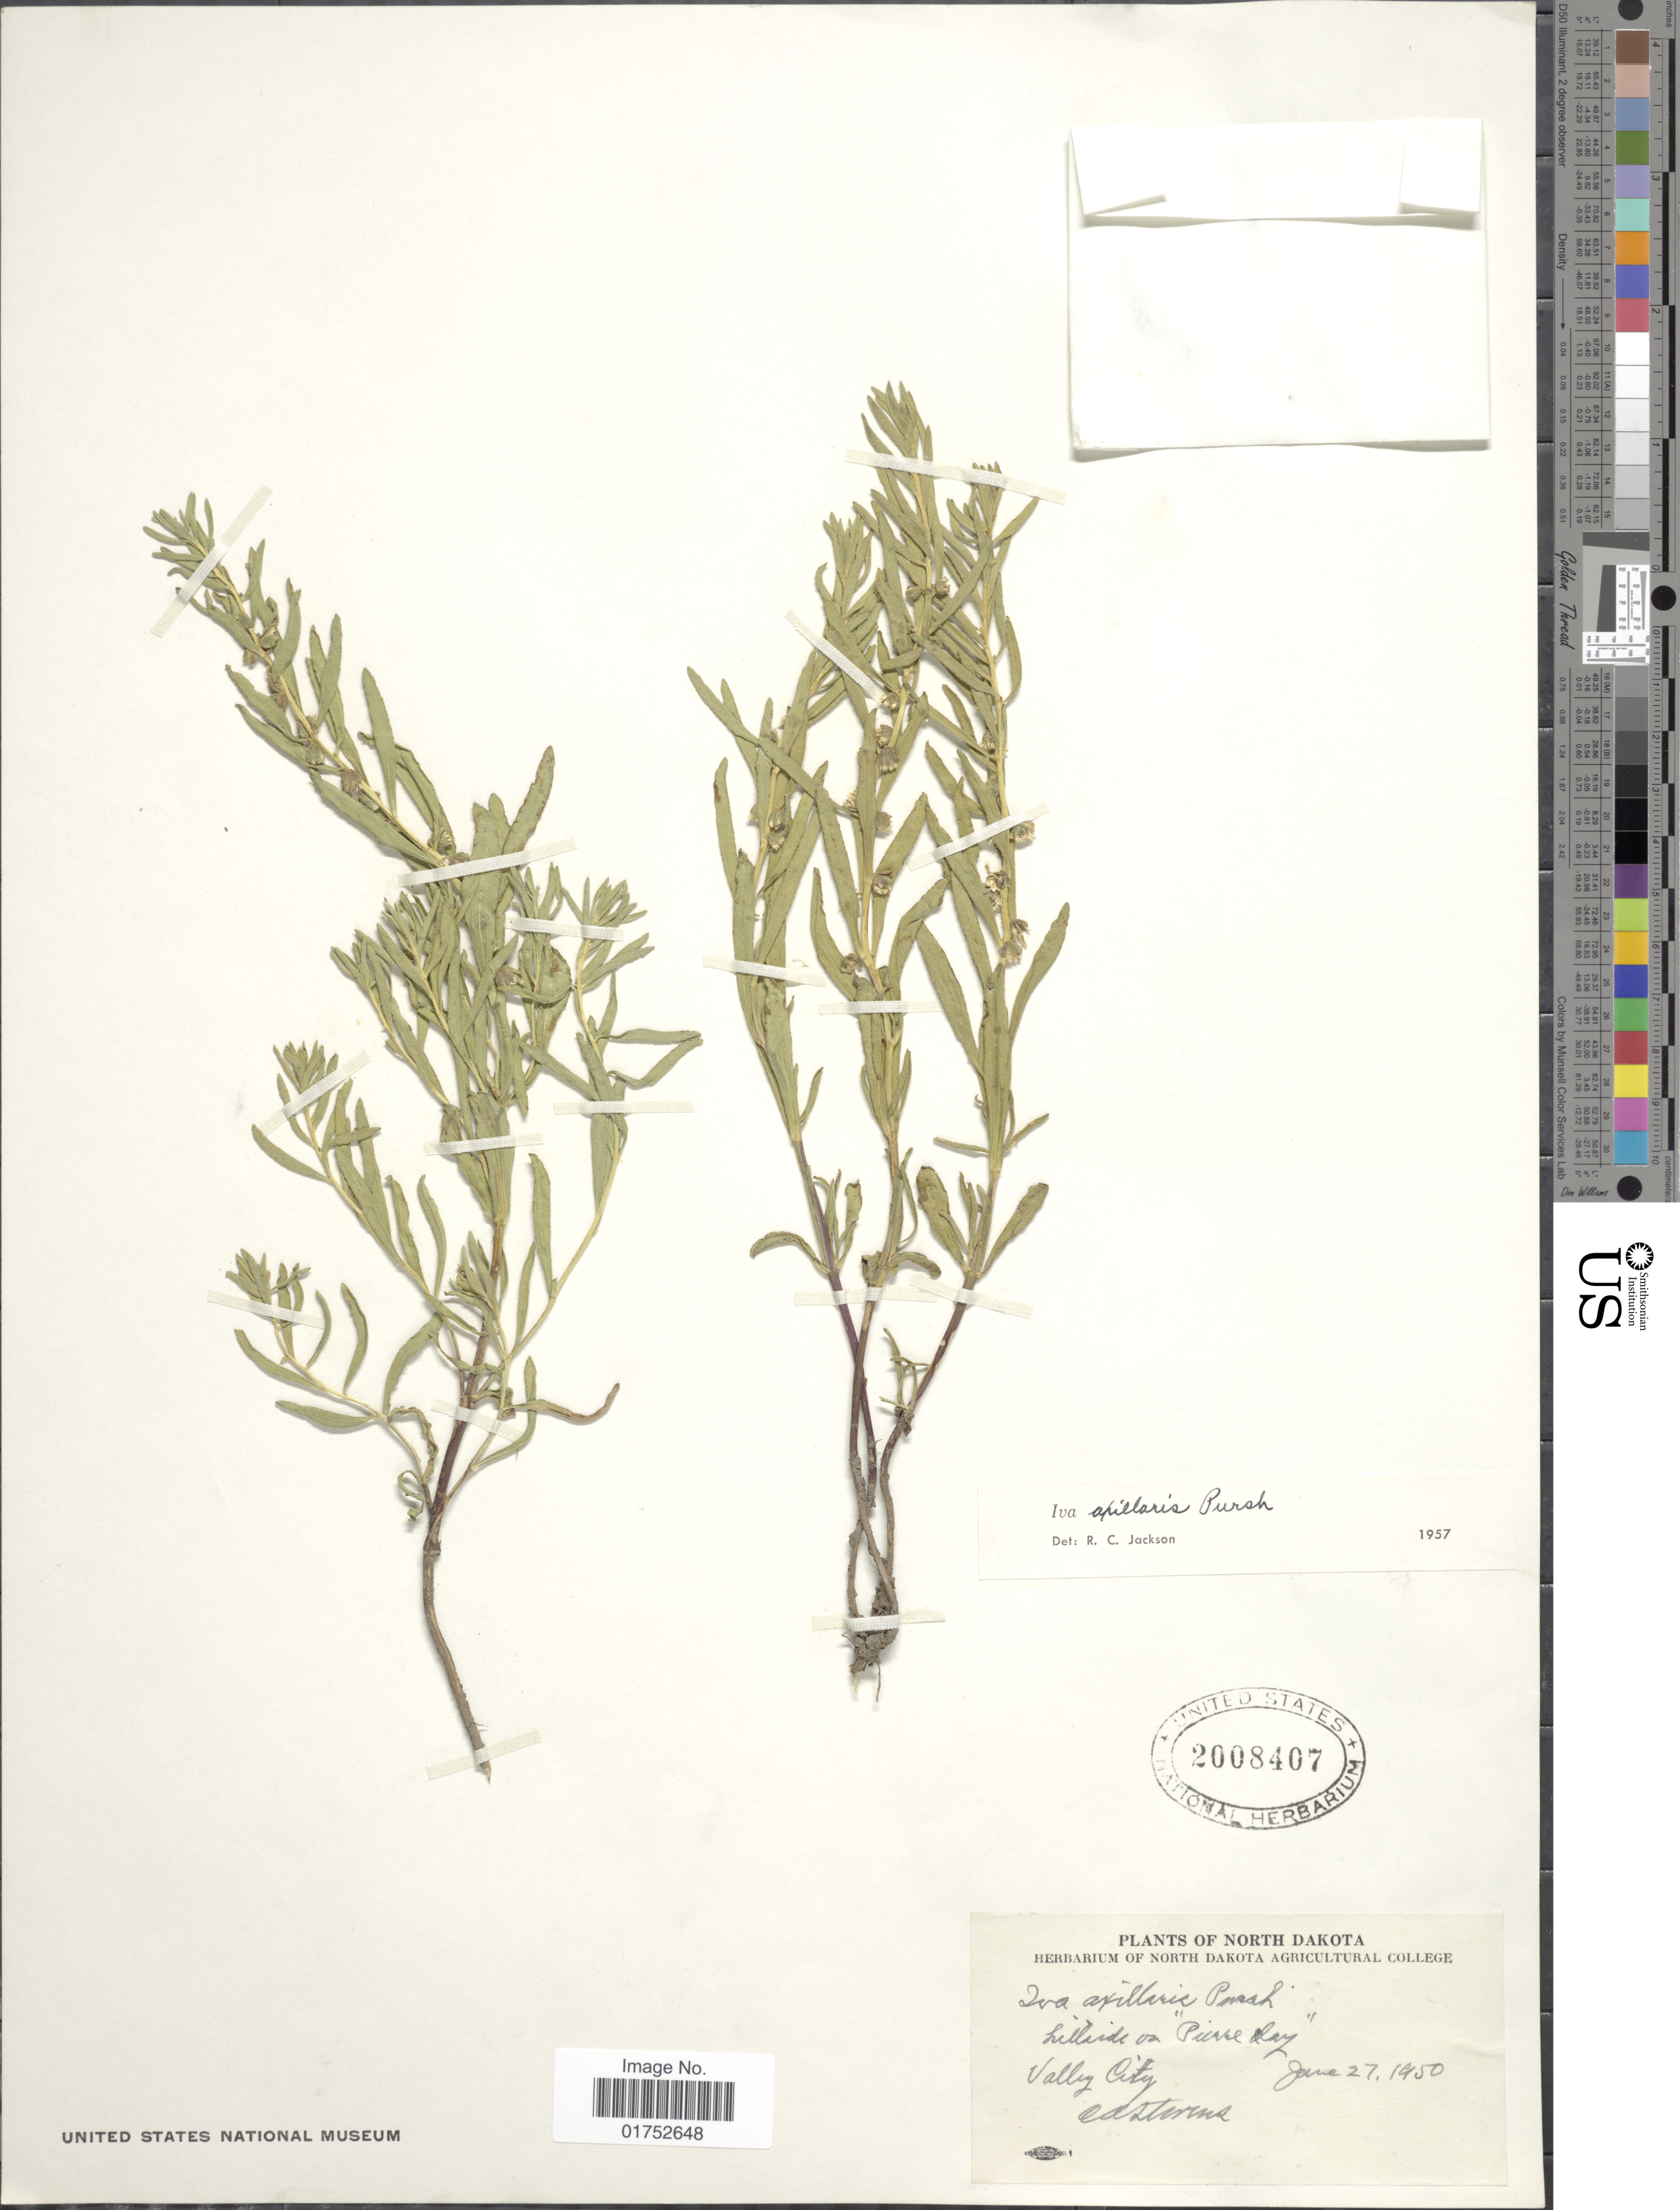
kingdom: Plantae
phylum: Tracheophyta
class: Magnoliopsida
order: Asterales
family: Asteraceae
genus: Iva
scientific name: Iva axillaris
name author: Pursh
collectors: E. Stevens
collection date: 1950-06-27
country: United States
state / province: North Dakota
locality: Valley City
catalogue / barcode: US 2008407